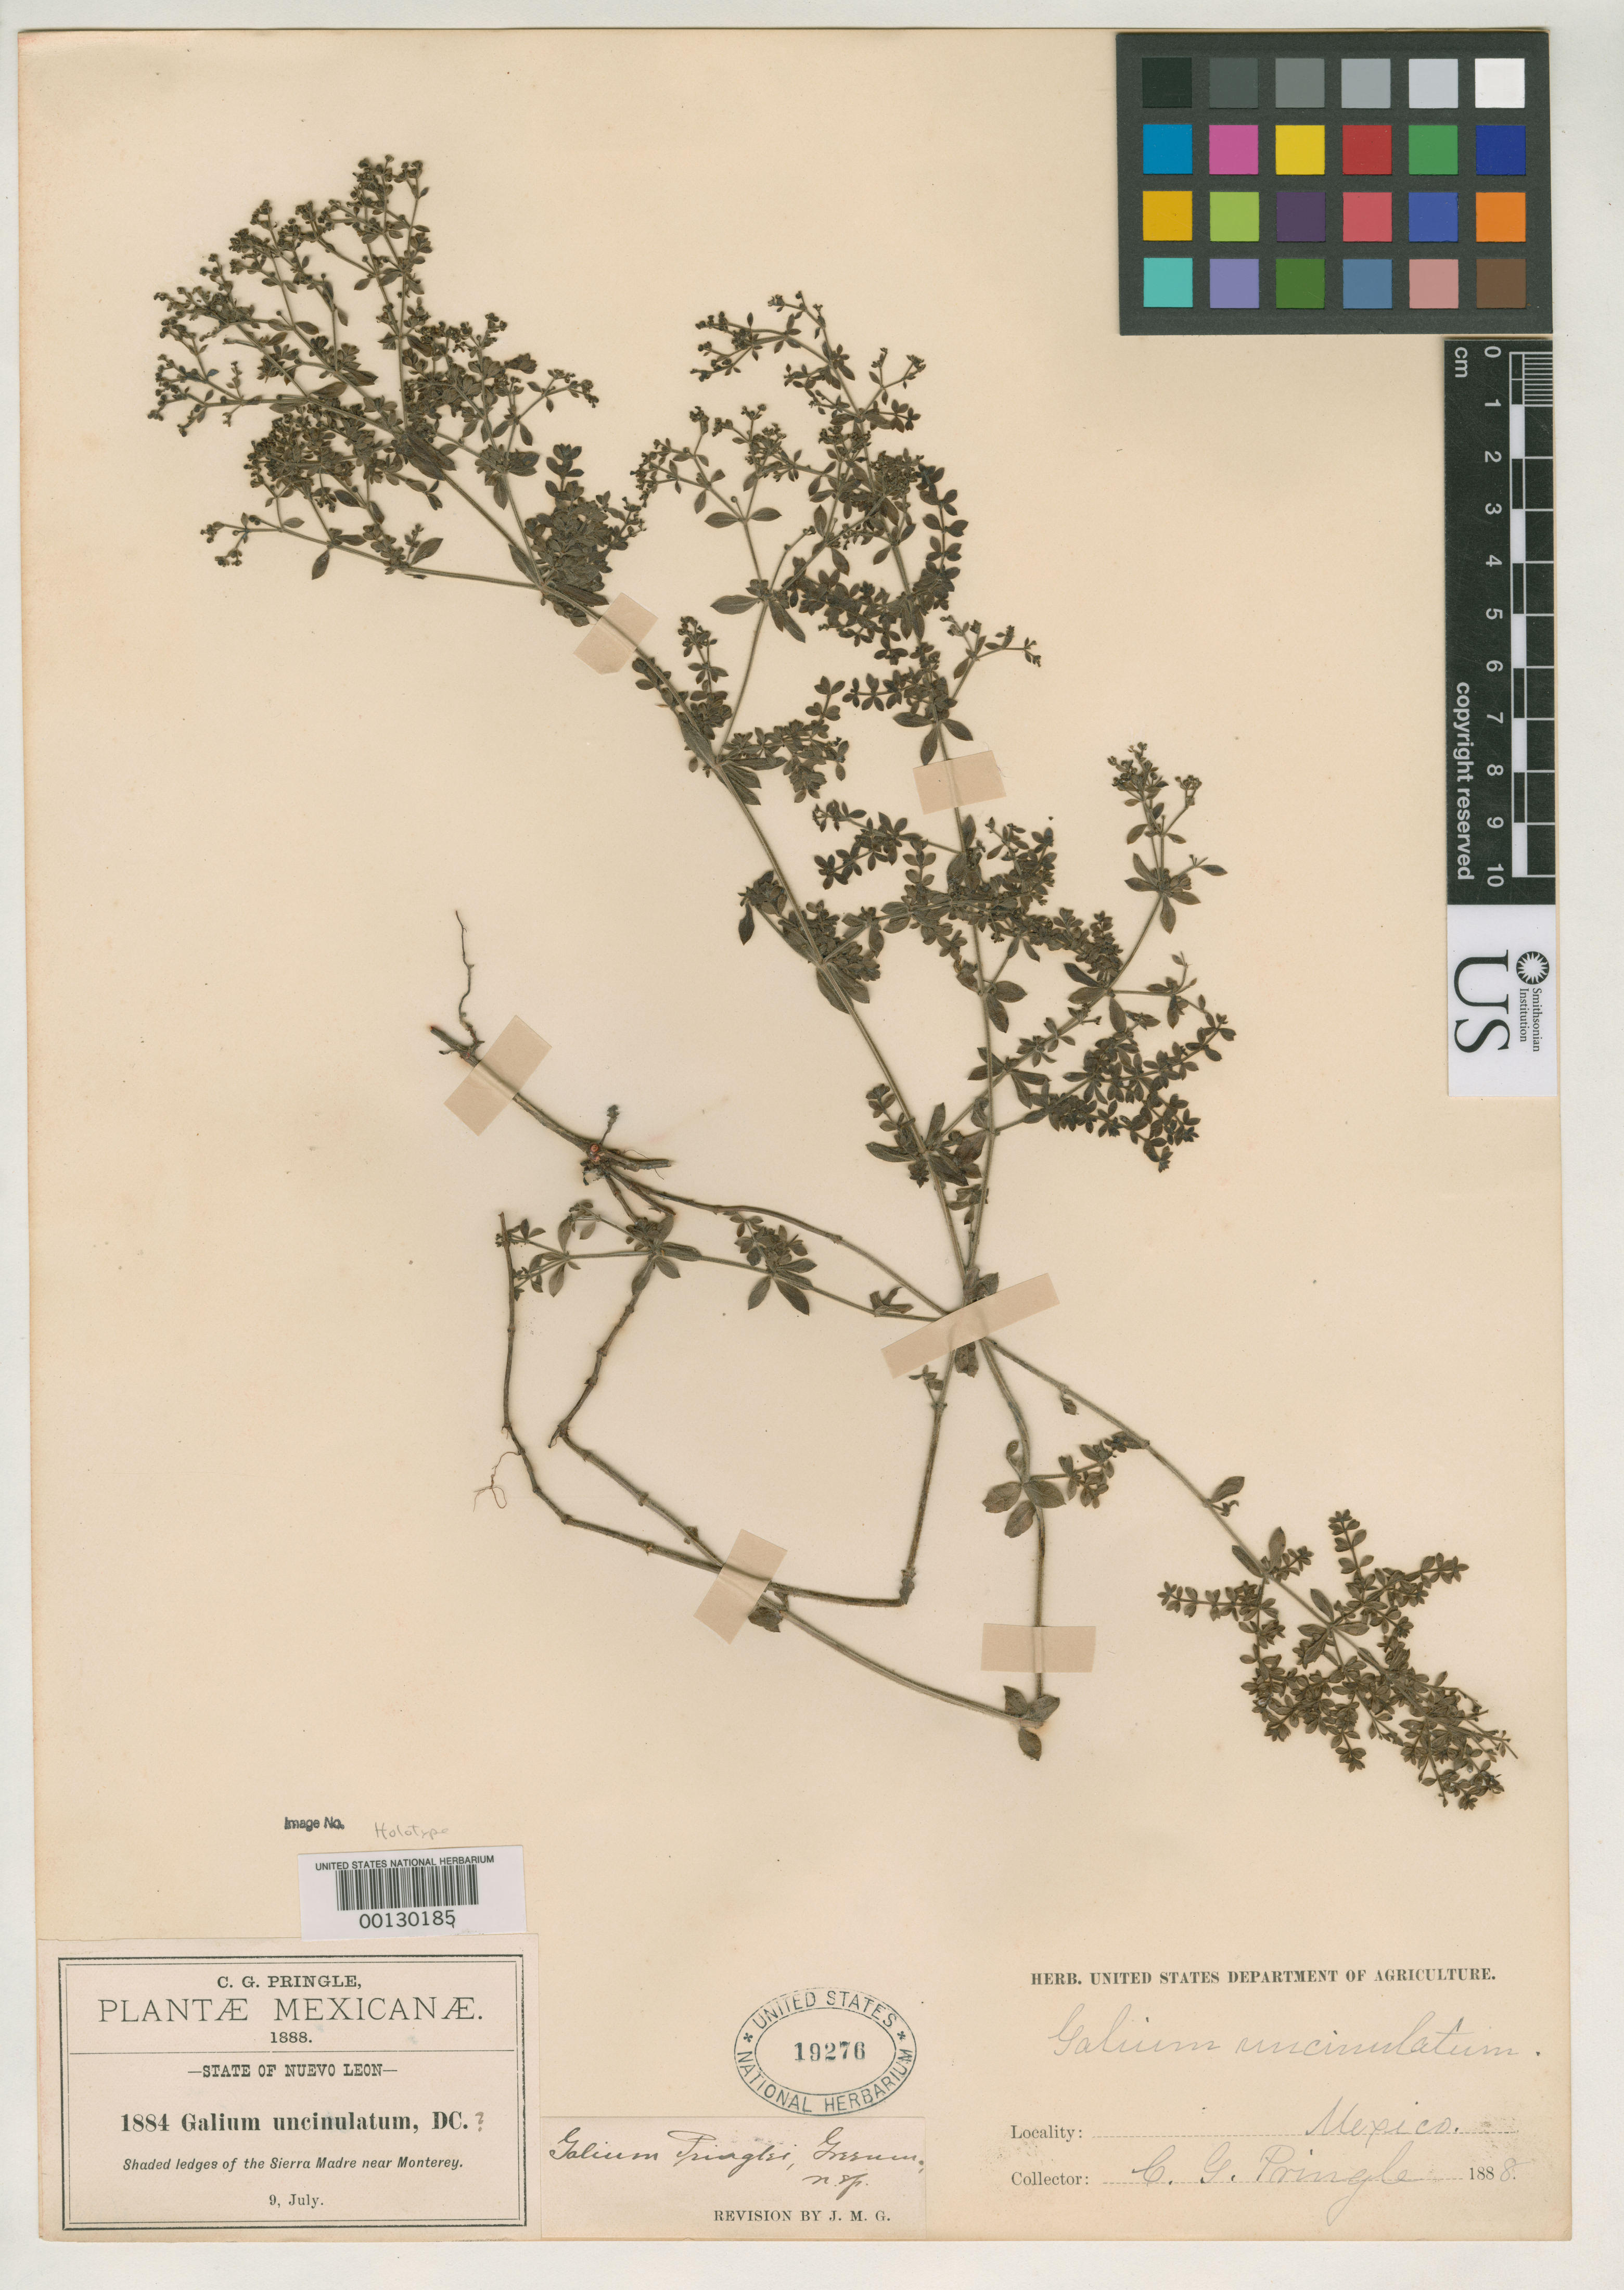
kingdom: Plantae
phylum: Tracheophyta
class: Magnoliopsida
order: Gentianales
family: Rubiaceae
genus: Galium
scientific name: Galium pringlei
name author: Greenm.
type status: Holotype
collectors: C. G. Pringle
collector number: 1884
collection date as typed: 09 Jul 1898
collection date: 1898-07-09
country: Mexico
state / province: Nuevo Leon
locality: Sierra Madre near Monterrey.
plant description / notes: Presumably the holotype as cited (at US) by L.T. Dempster, Univ. Calif. Publ. Bot. 73: 24 (1978) [protologue does not specify location of types & Greenman was at GH]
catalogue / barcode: US 19276